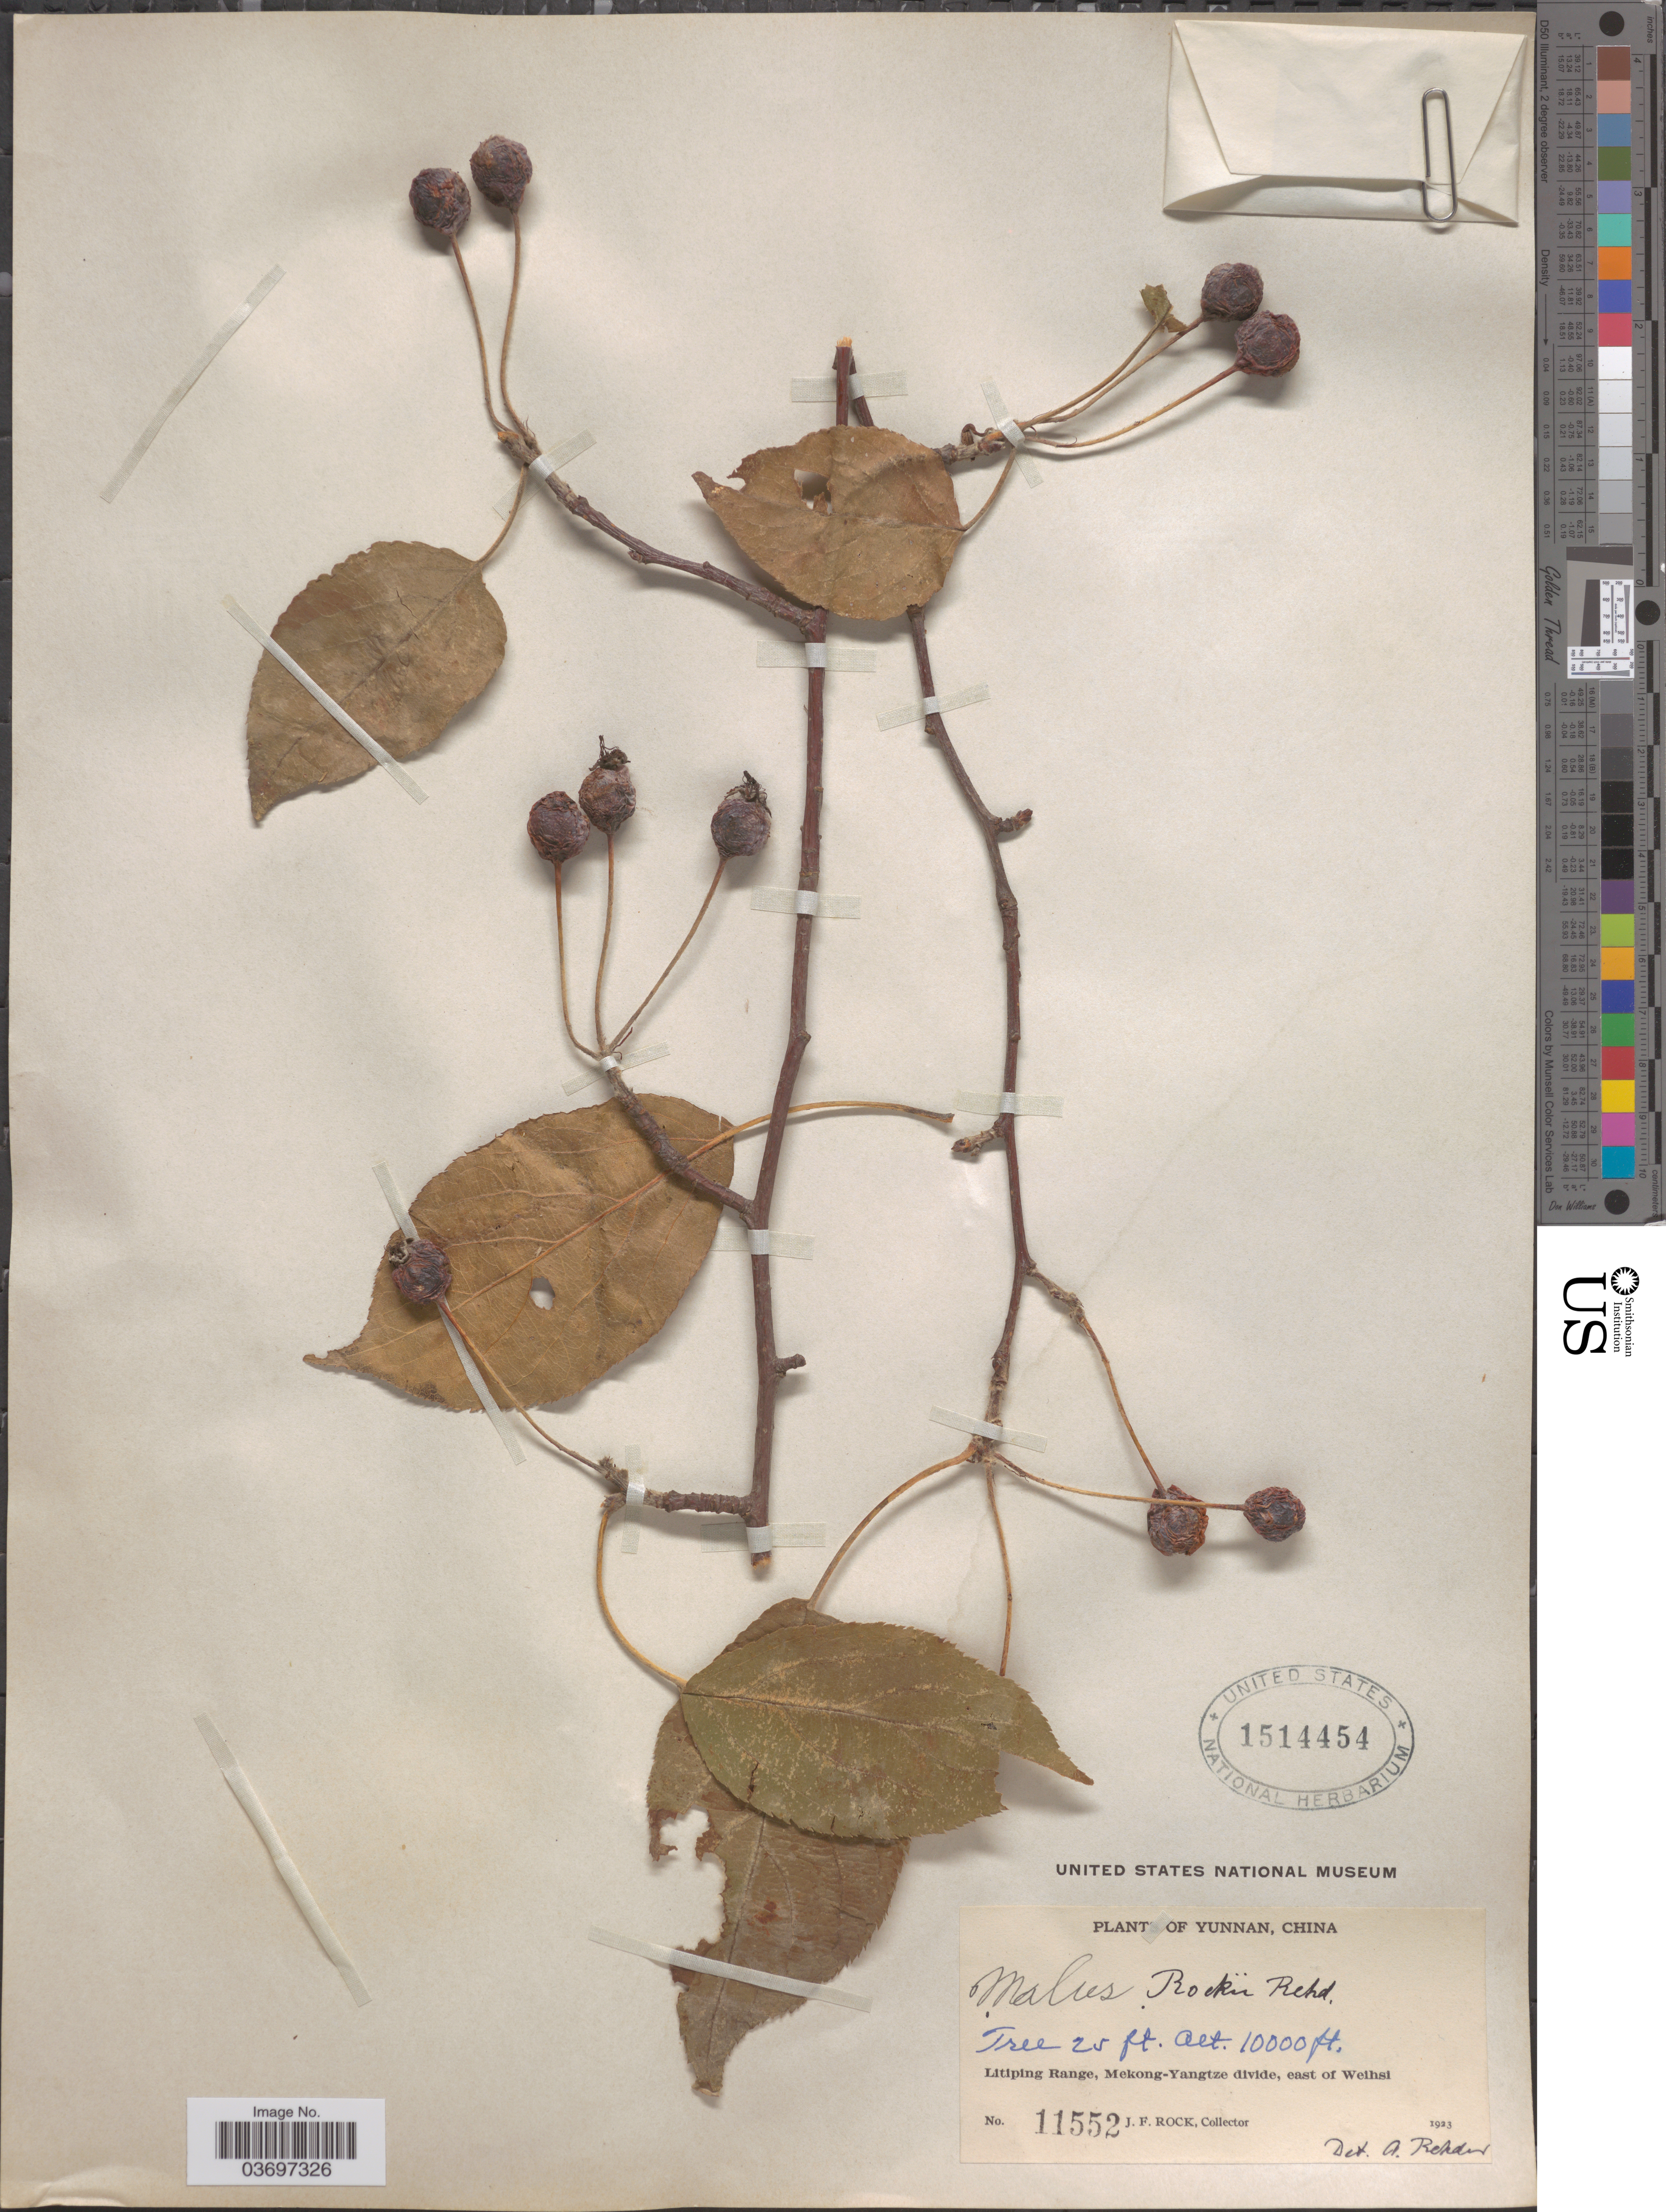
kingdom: Plantae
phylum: Tracheophyta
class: Magnoliopsida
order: Rosales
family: Rosaceae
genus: Malus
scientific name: Malus rockii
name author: Rehder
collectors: J. Rock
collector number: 11552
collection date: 1923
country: China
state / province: Yunnan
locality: Litiping Range, Mekong-Yangtze divide, east of Weihsi.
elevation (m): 3048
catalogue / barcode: US 1514454